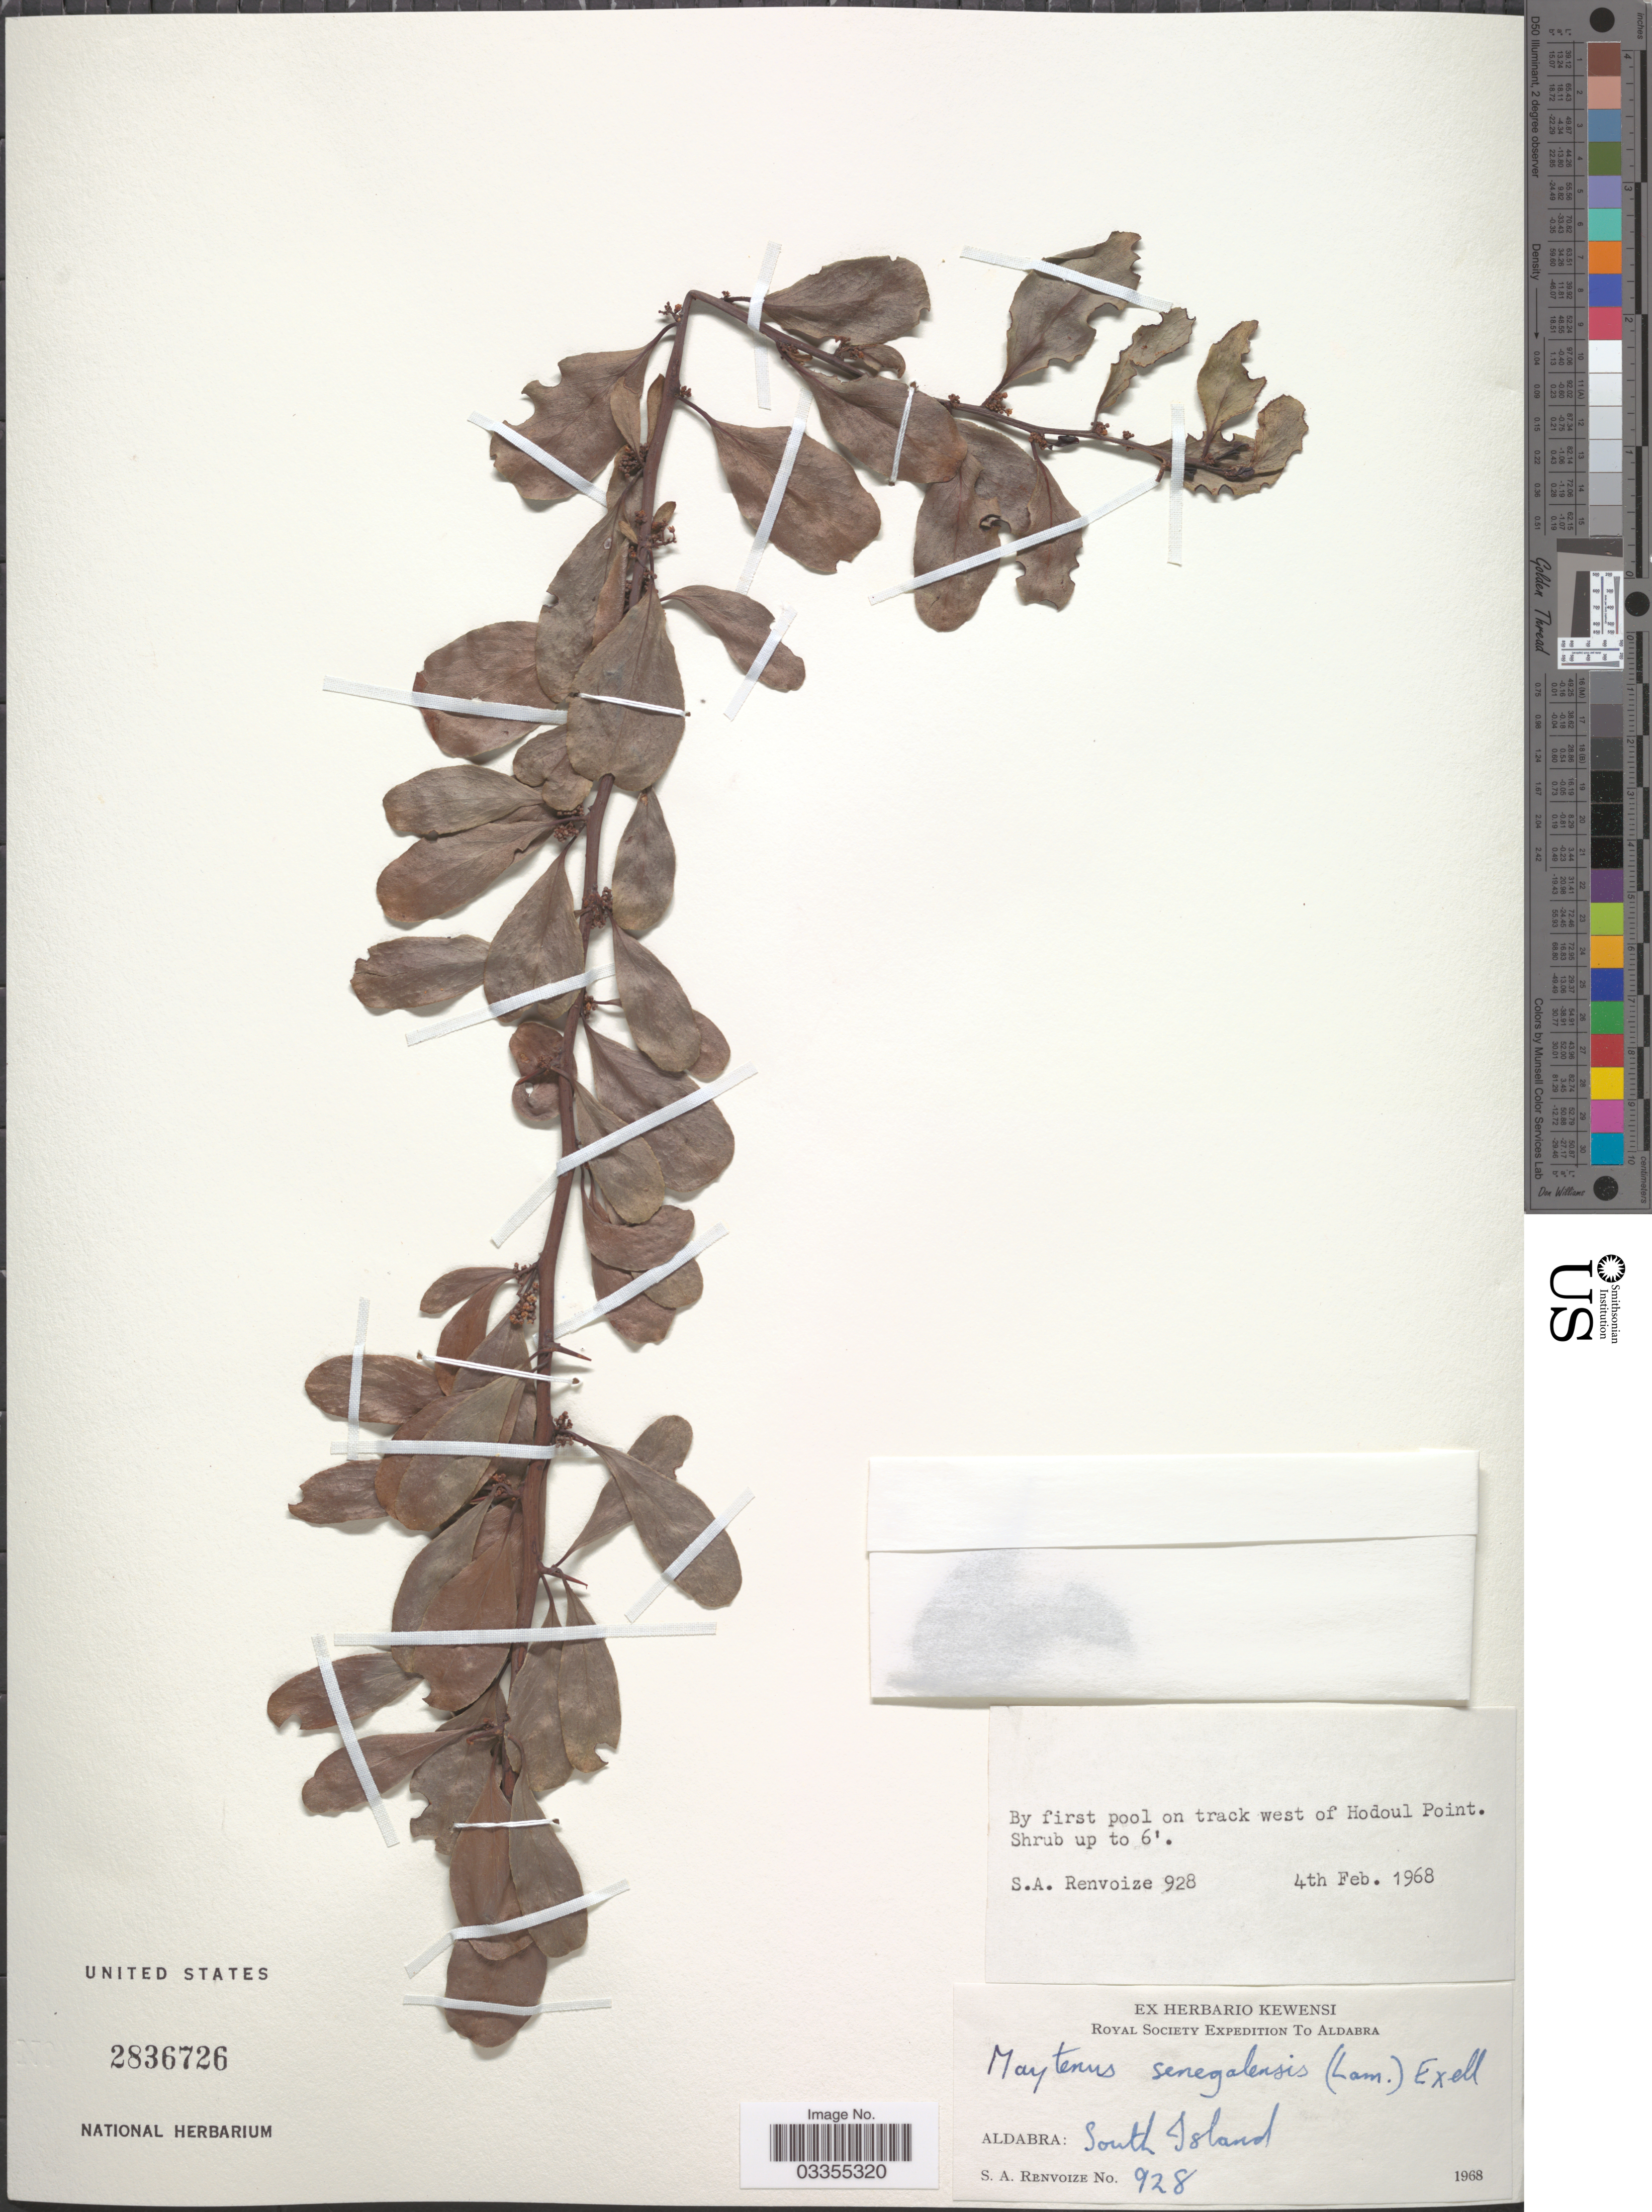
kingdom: Plantae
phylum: Tracheophyta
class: Magnoliopsida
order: Celastrales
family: Celastraceae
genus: Gymnosporia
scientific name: Gymnosporia grossulariae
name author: (Tul.) Loes.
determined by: Strong, Mark T., (BOT), Smithsonian Institution - National Museum of Natural History (UNITED STATES)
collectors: S. A. Renvoize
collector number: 928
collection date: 1968-02-04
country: Seychelles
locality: By first pool on track west of Hodoul Point. Aldabra: South Island.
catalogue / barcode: US 2836726